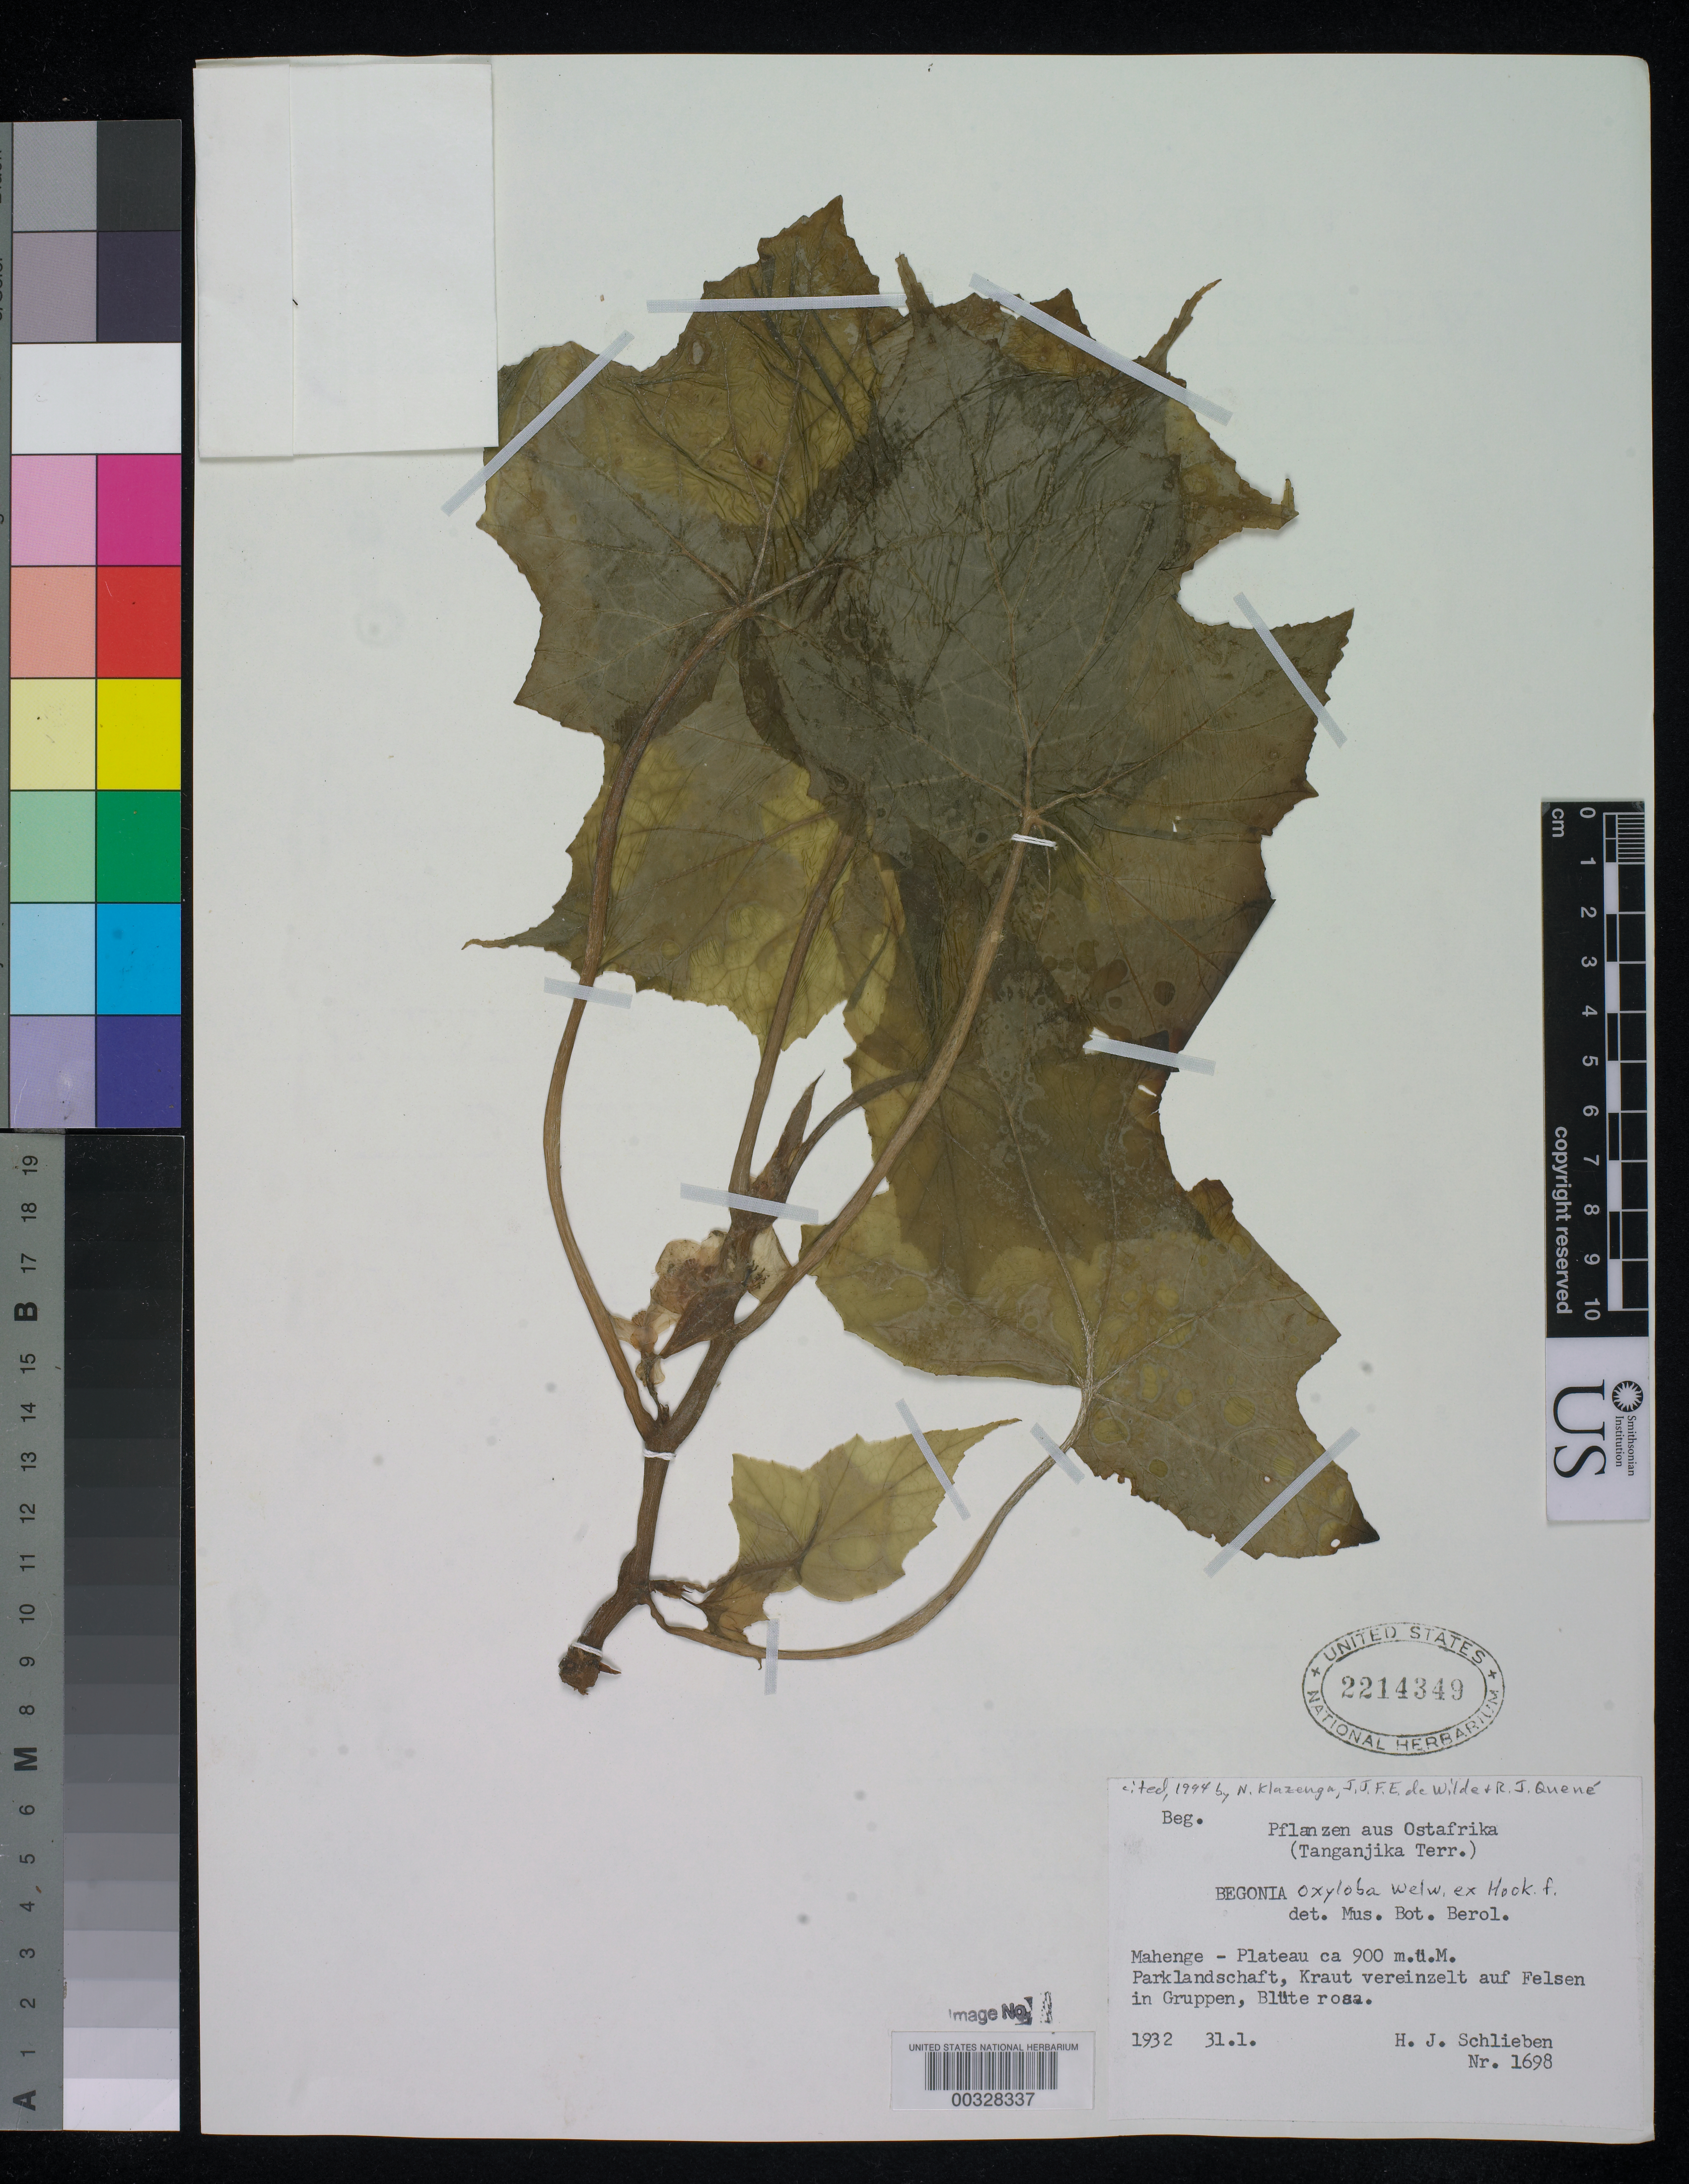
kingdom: Plantae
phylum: Tracheophyta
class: Magnoliopsida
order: Cucurbitales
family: Begoniaceae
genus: Begonia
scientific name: Begonia sp.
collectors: H. J. Schlieben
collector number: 1698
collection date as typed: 31 Jan 1932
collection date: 1932-01-31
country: Tanzania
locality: Mahenge plateau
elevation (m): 900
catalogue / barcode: US 2214349